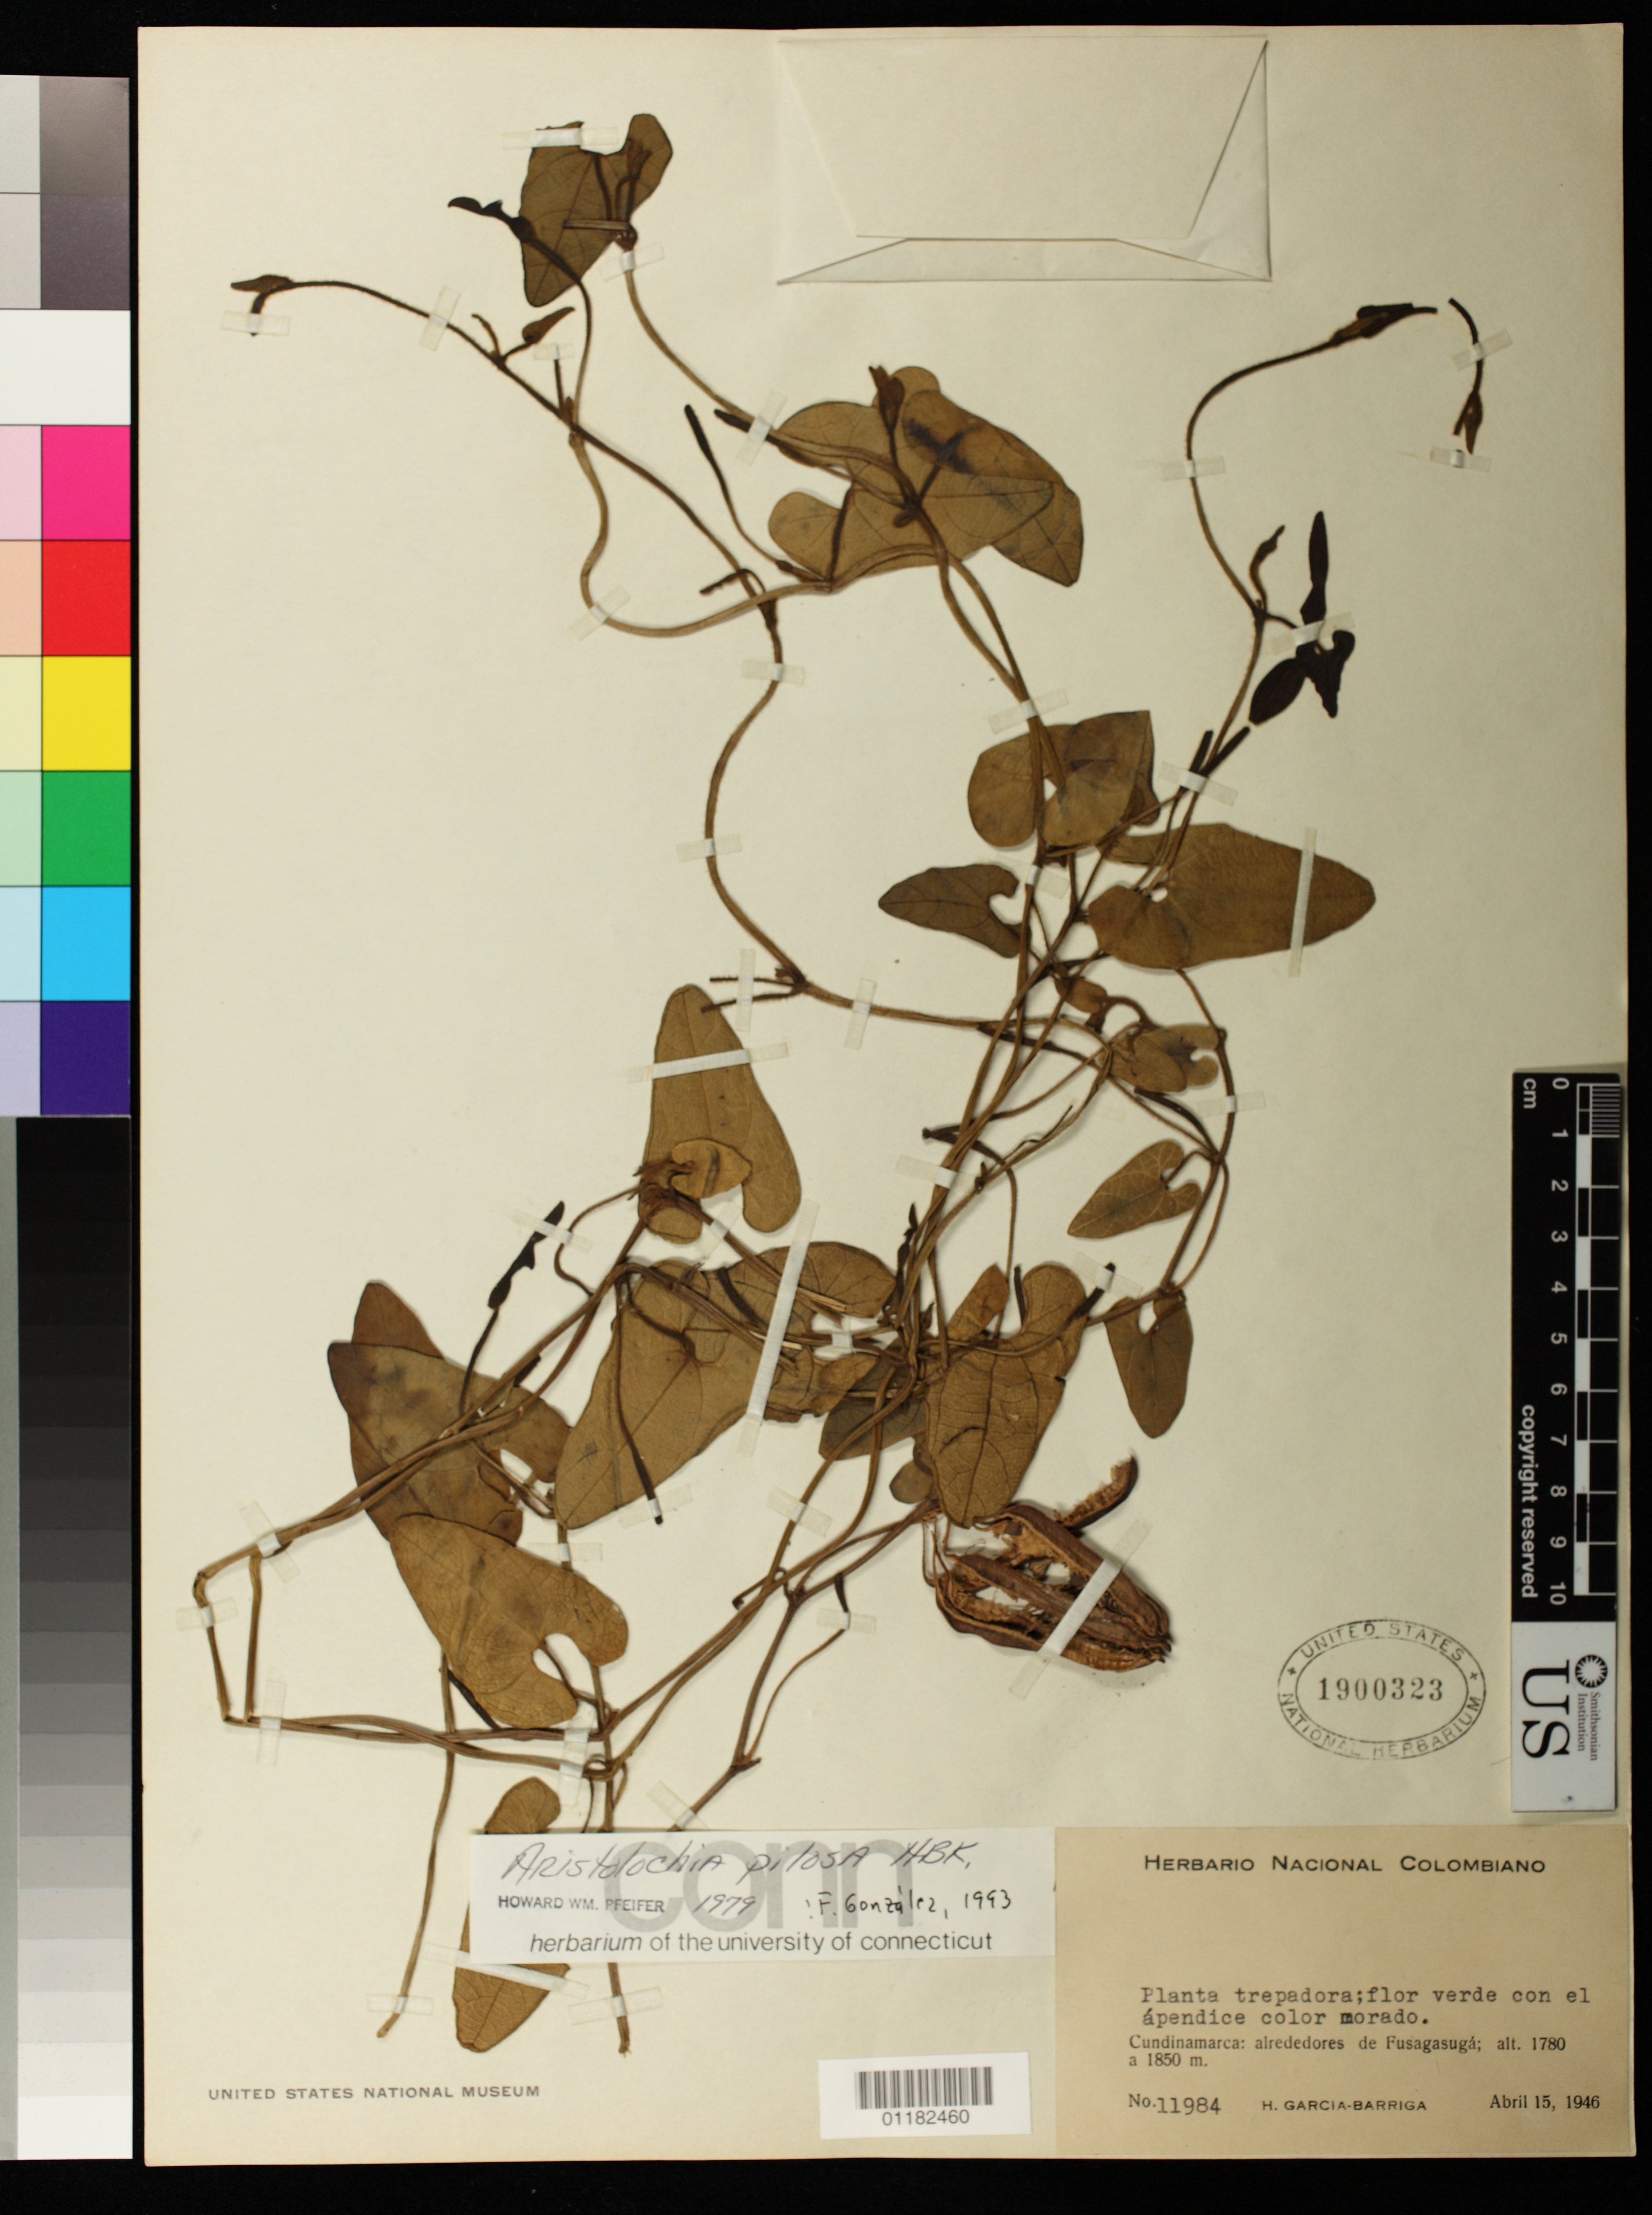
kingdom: Plantae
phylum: Tracheophyta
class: Magnoliopsida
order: Piperales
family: Aristolochiaceae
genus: Aristolochia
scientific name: Aristolochia pilosa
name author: Kunth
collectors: H. García Barriga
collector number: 11984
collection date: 1946-04-15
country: Colombia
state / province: Cundinamarca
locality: alrededores de Fusagasuga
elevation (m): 1780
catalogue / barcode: US 1900323